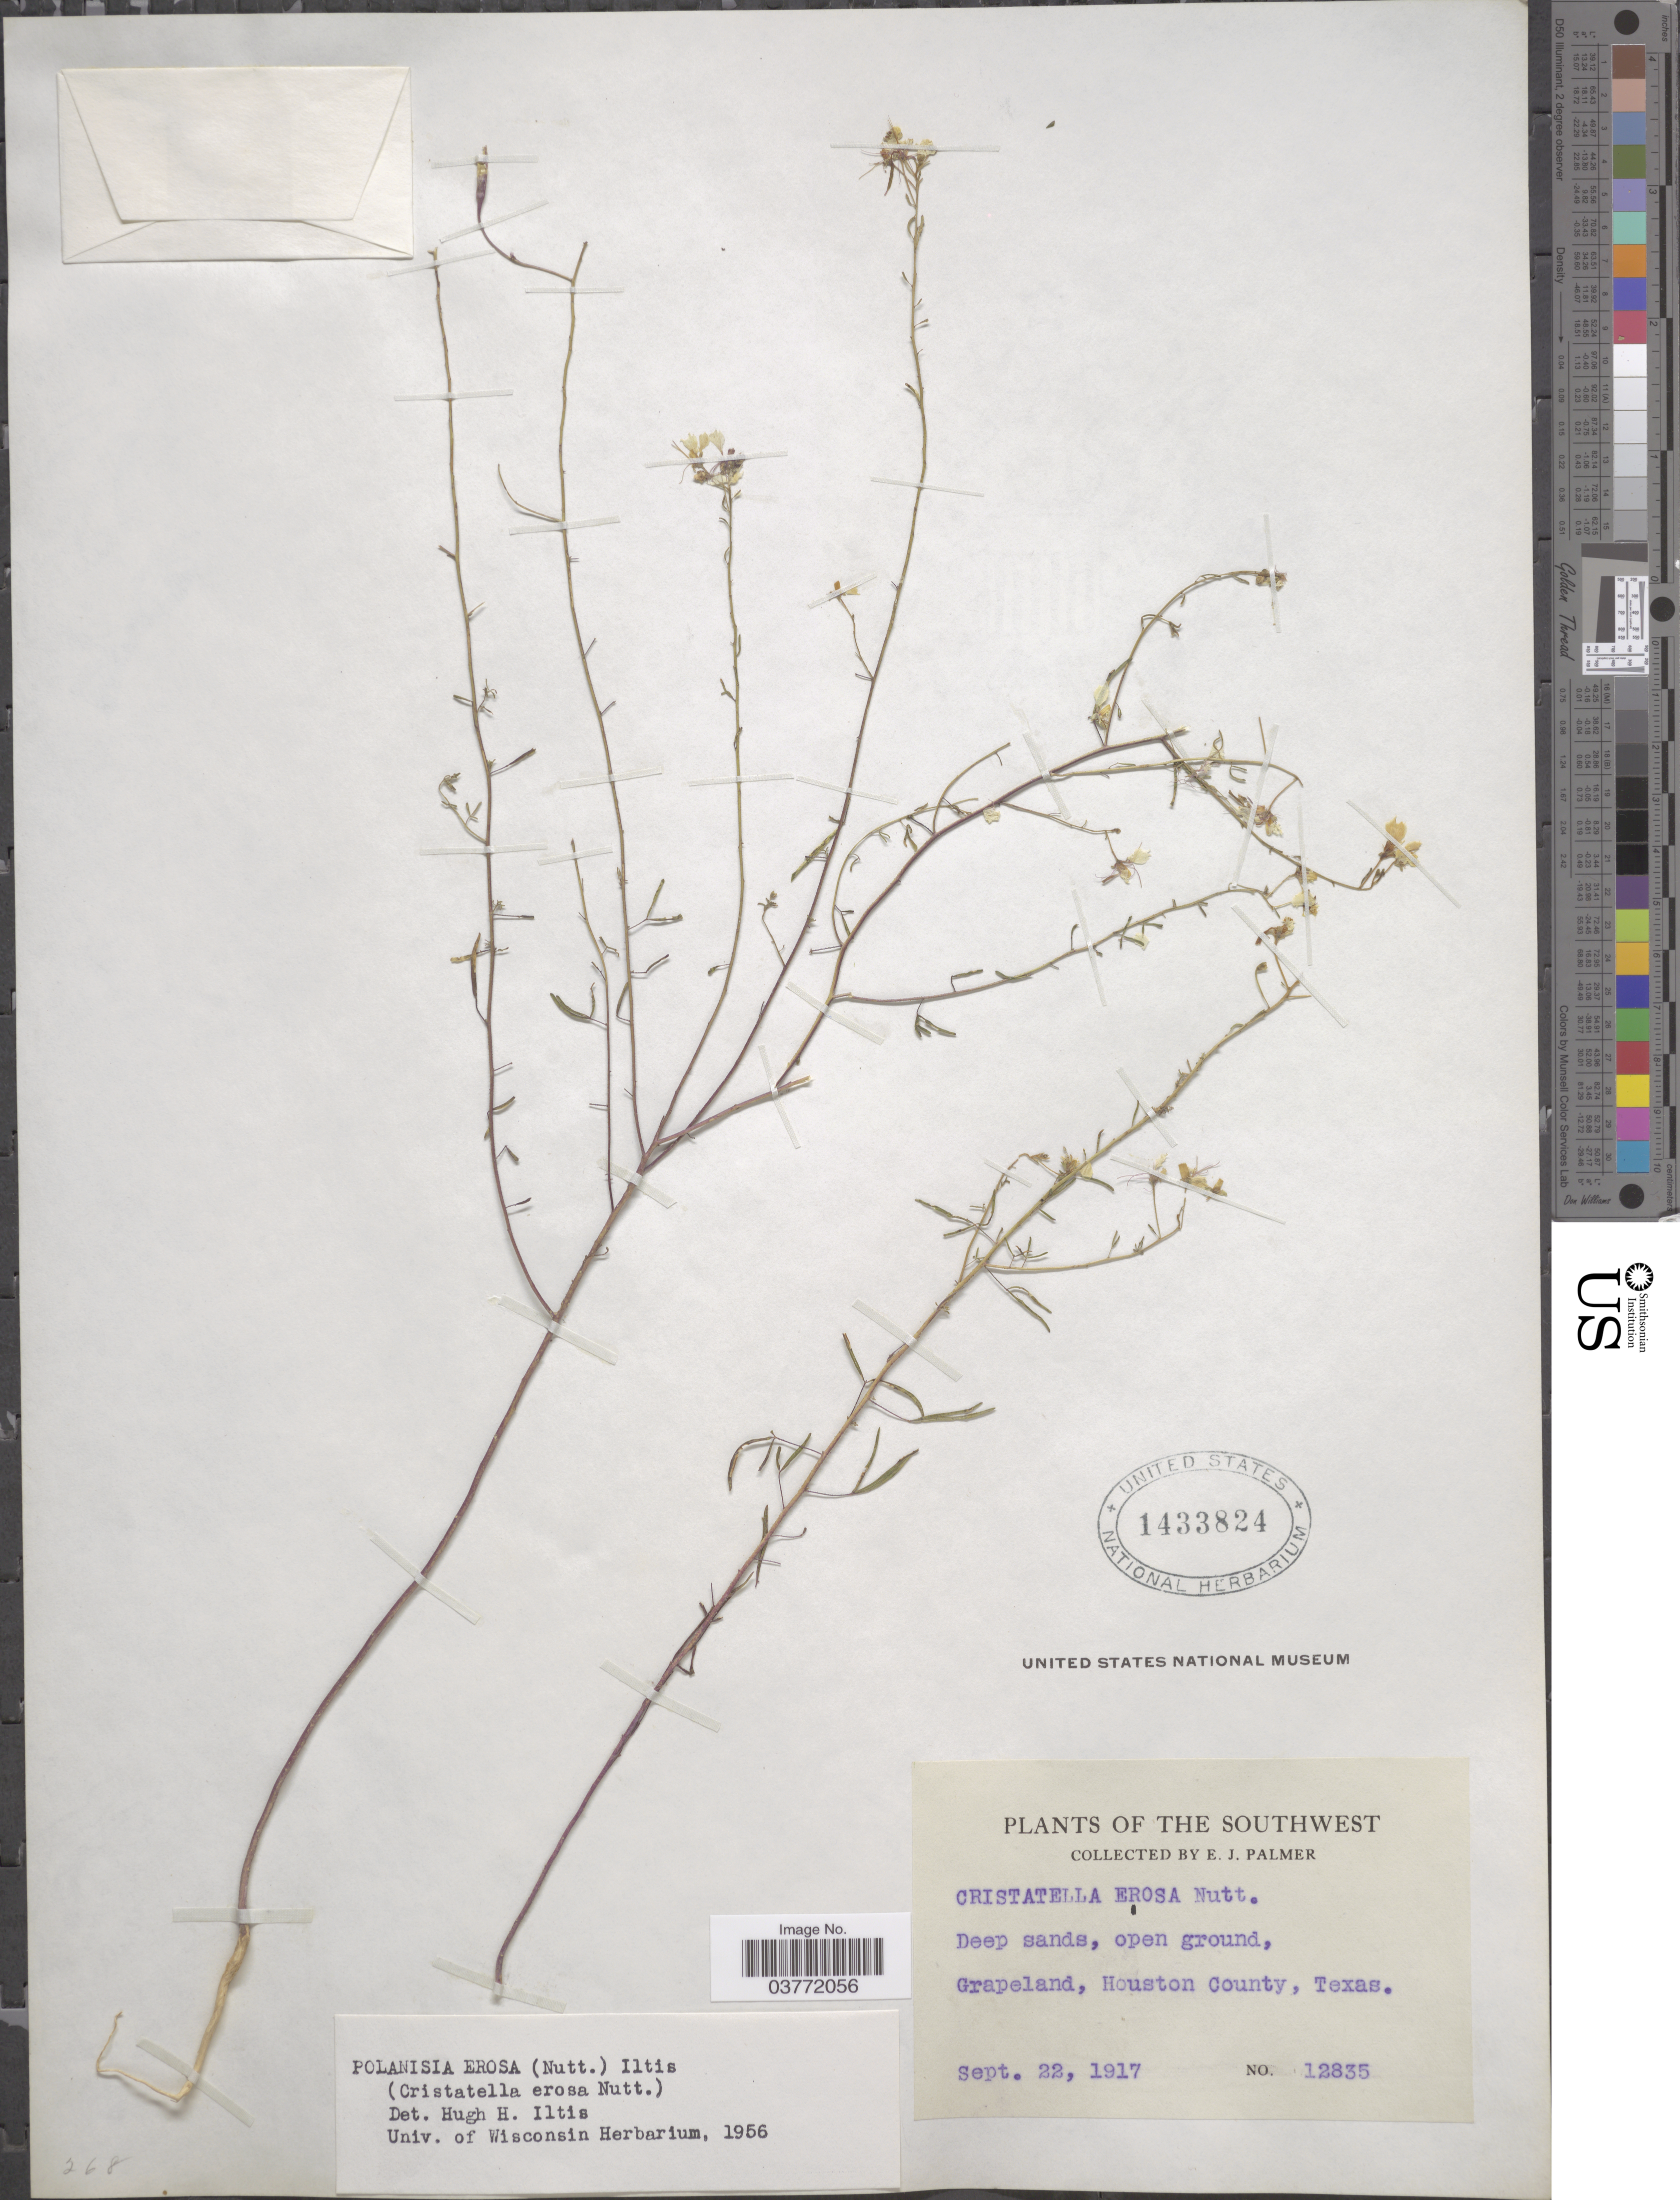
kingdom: Plantae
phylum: Tracheophyta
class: Magnoliopsida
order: Brassicales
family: Cleomaceae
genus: Polanisia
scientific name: Polanisia erosa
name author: (Nutt.) Iltis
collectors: E. J. Palmer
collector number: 12835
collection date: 1917-09-22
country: United States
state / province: Texas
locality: The Southwest. Grapeland, Houston County.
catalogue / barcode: US 1433824